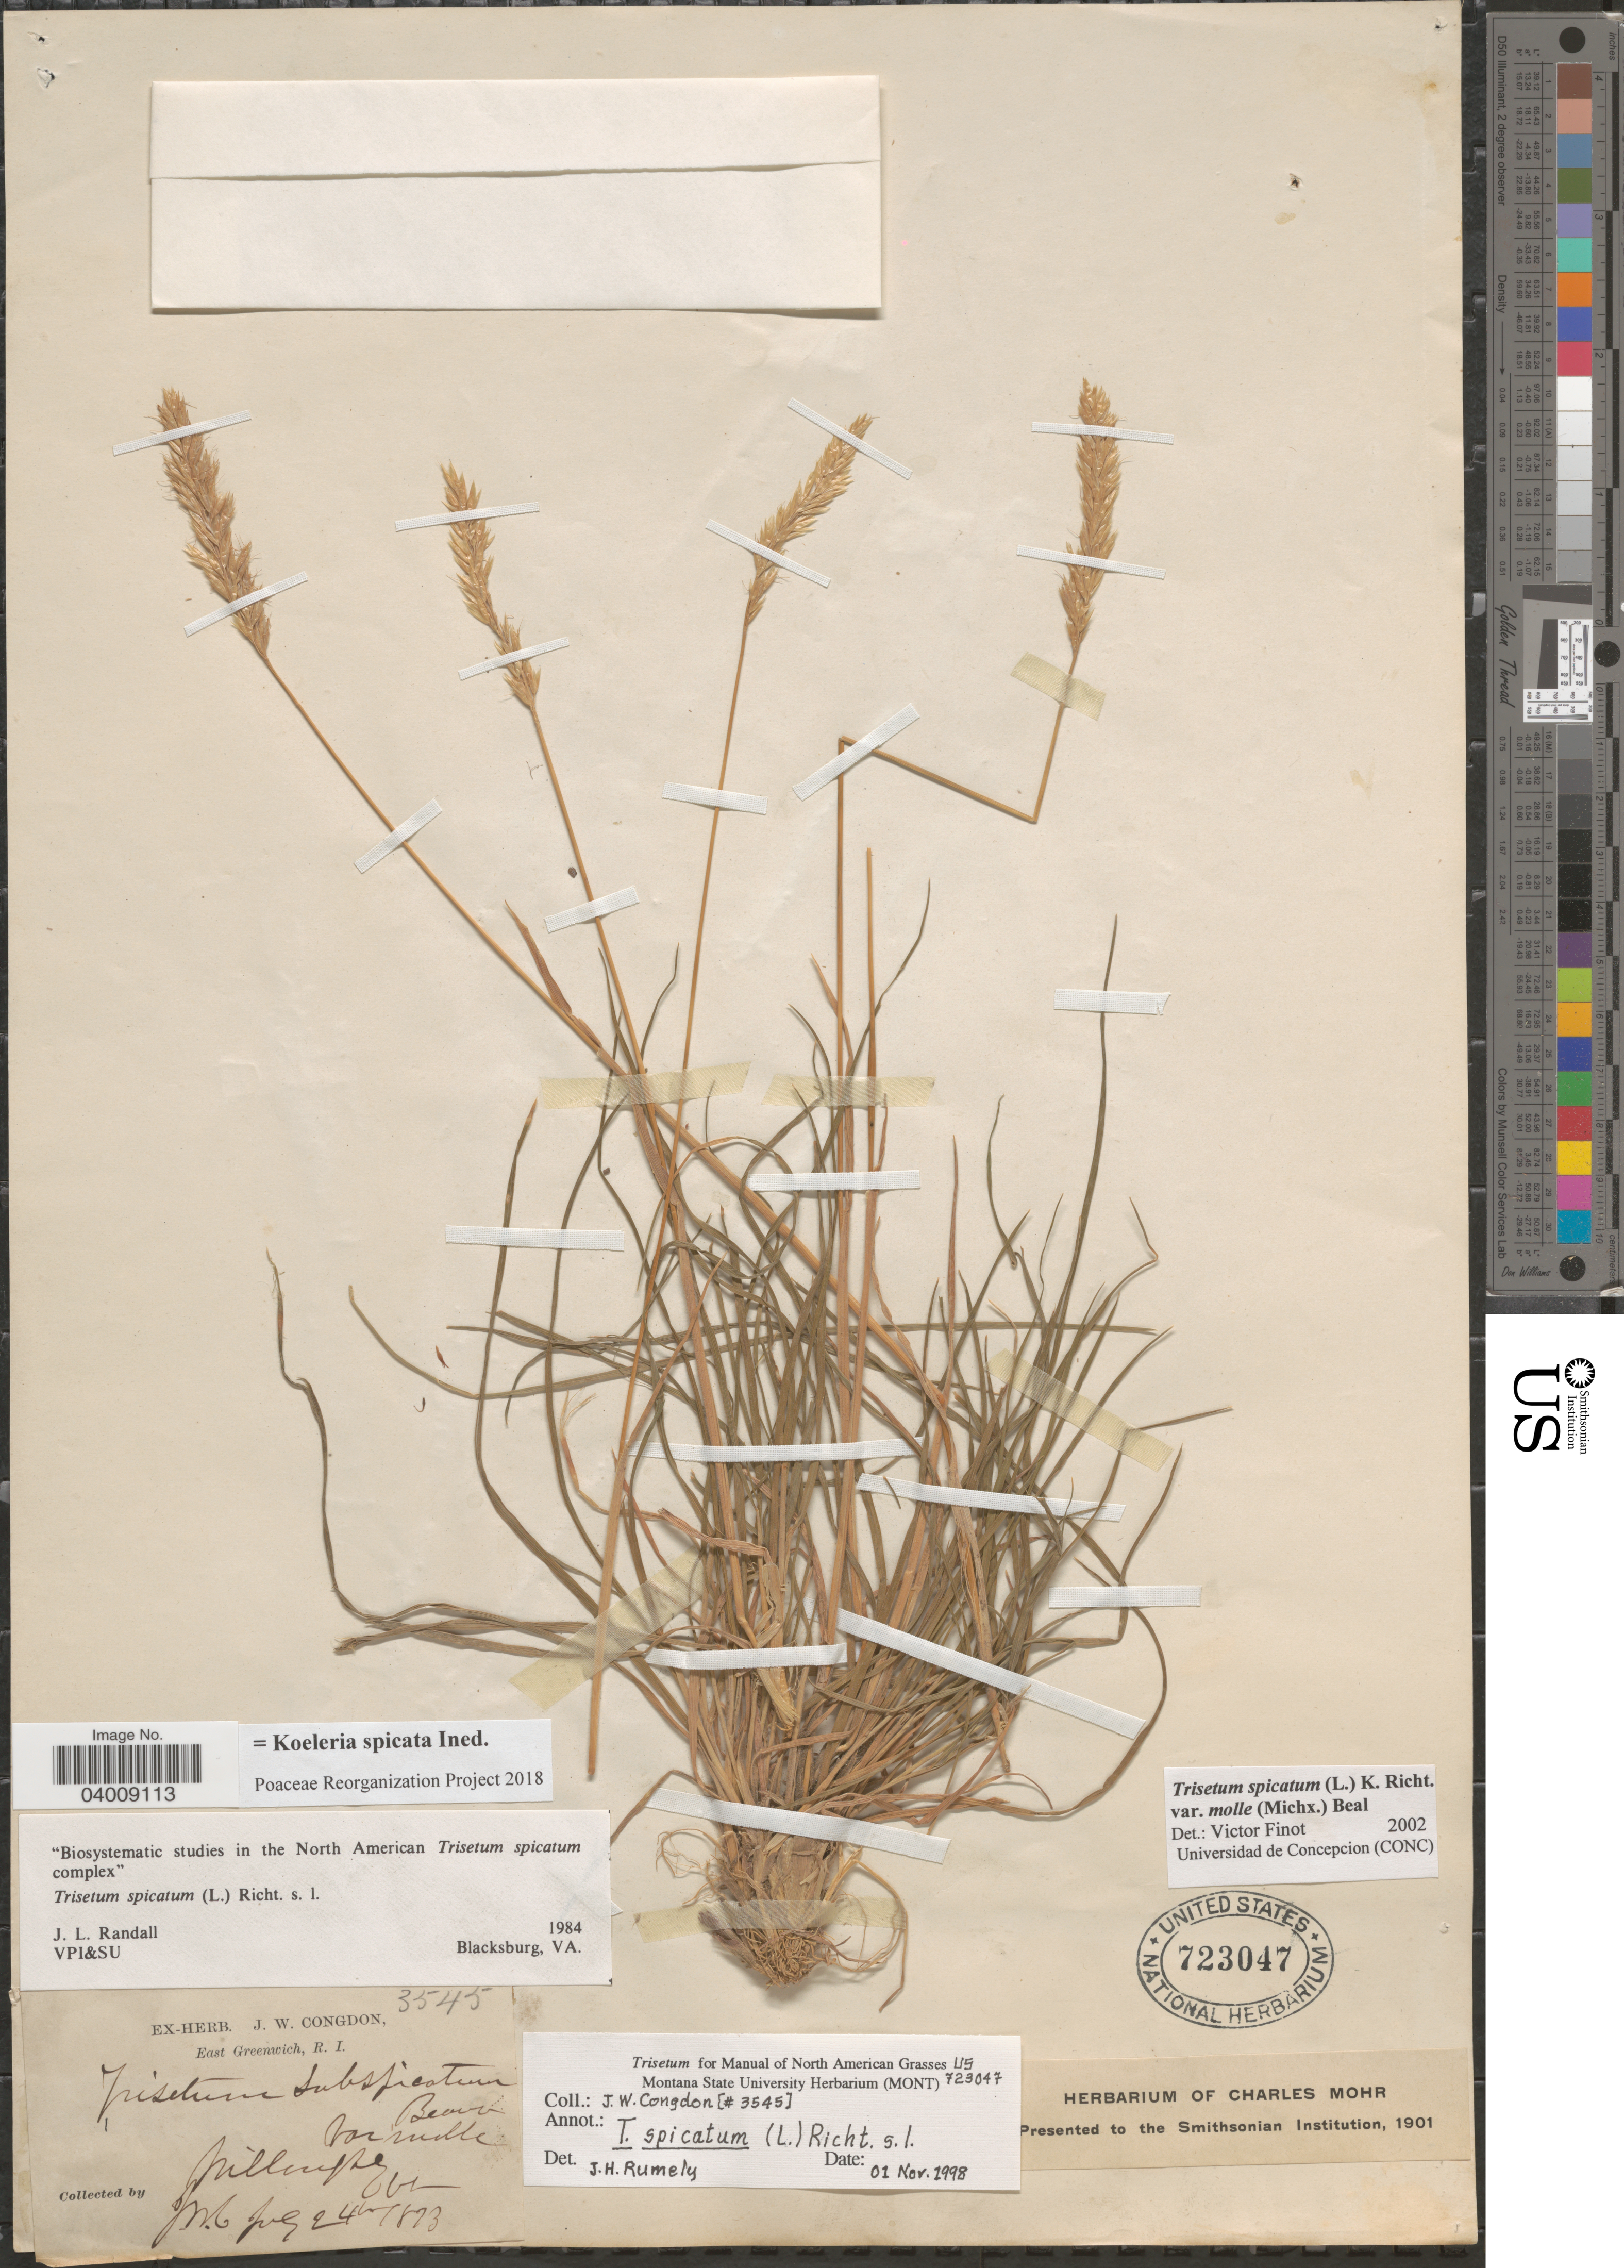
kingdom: Plantae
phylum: Tracheophyta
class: Liliopsida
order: Poales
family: Poaceae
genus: Koeleria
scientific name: Koeleria spicata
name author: (L.) Barberá et al.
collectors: J. W. Congdon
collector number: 3545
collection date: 1873-07-24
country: United States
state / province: Vermont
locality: Willoughby.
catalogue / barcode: US 723047